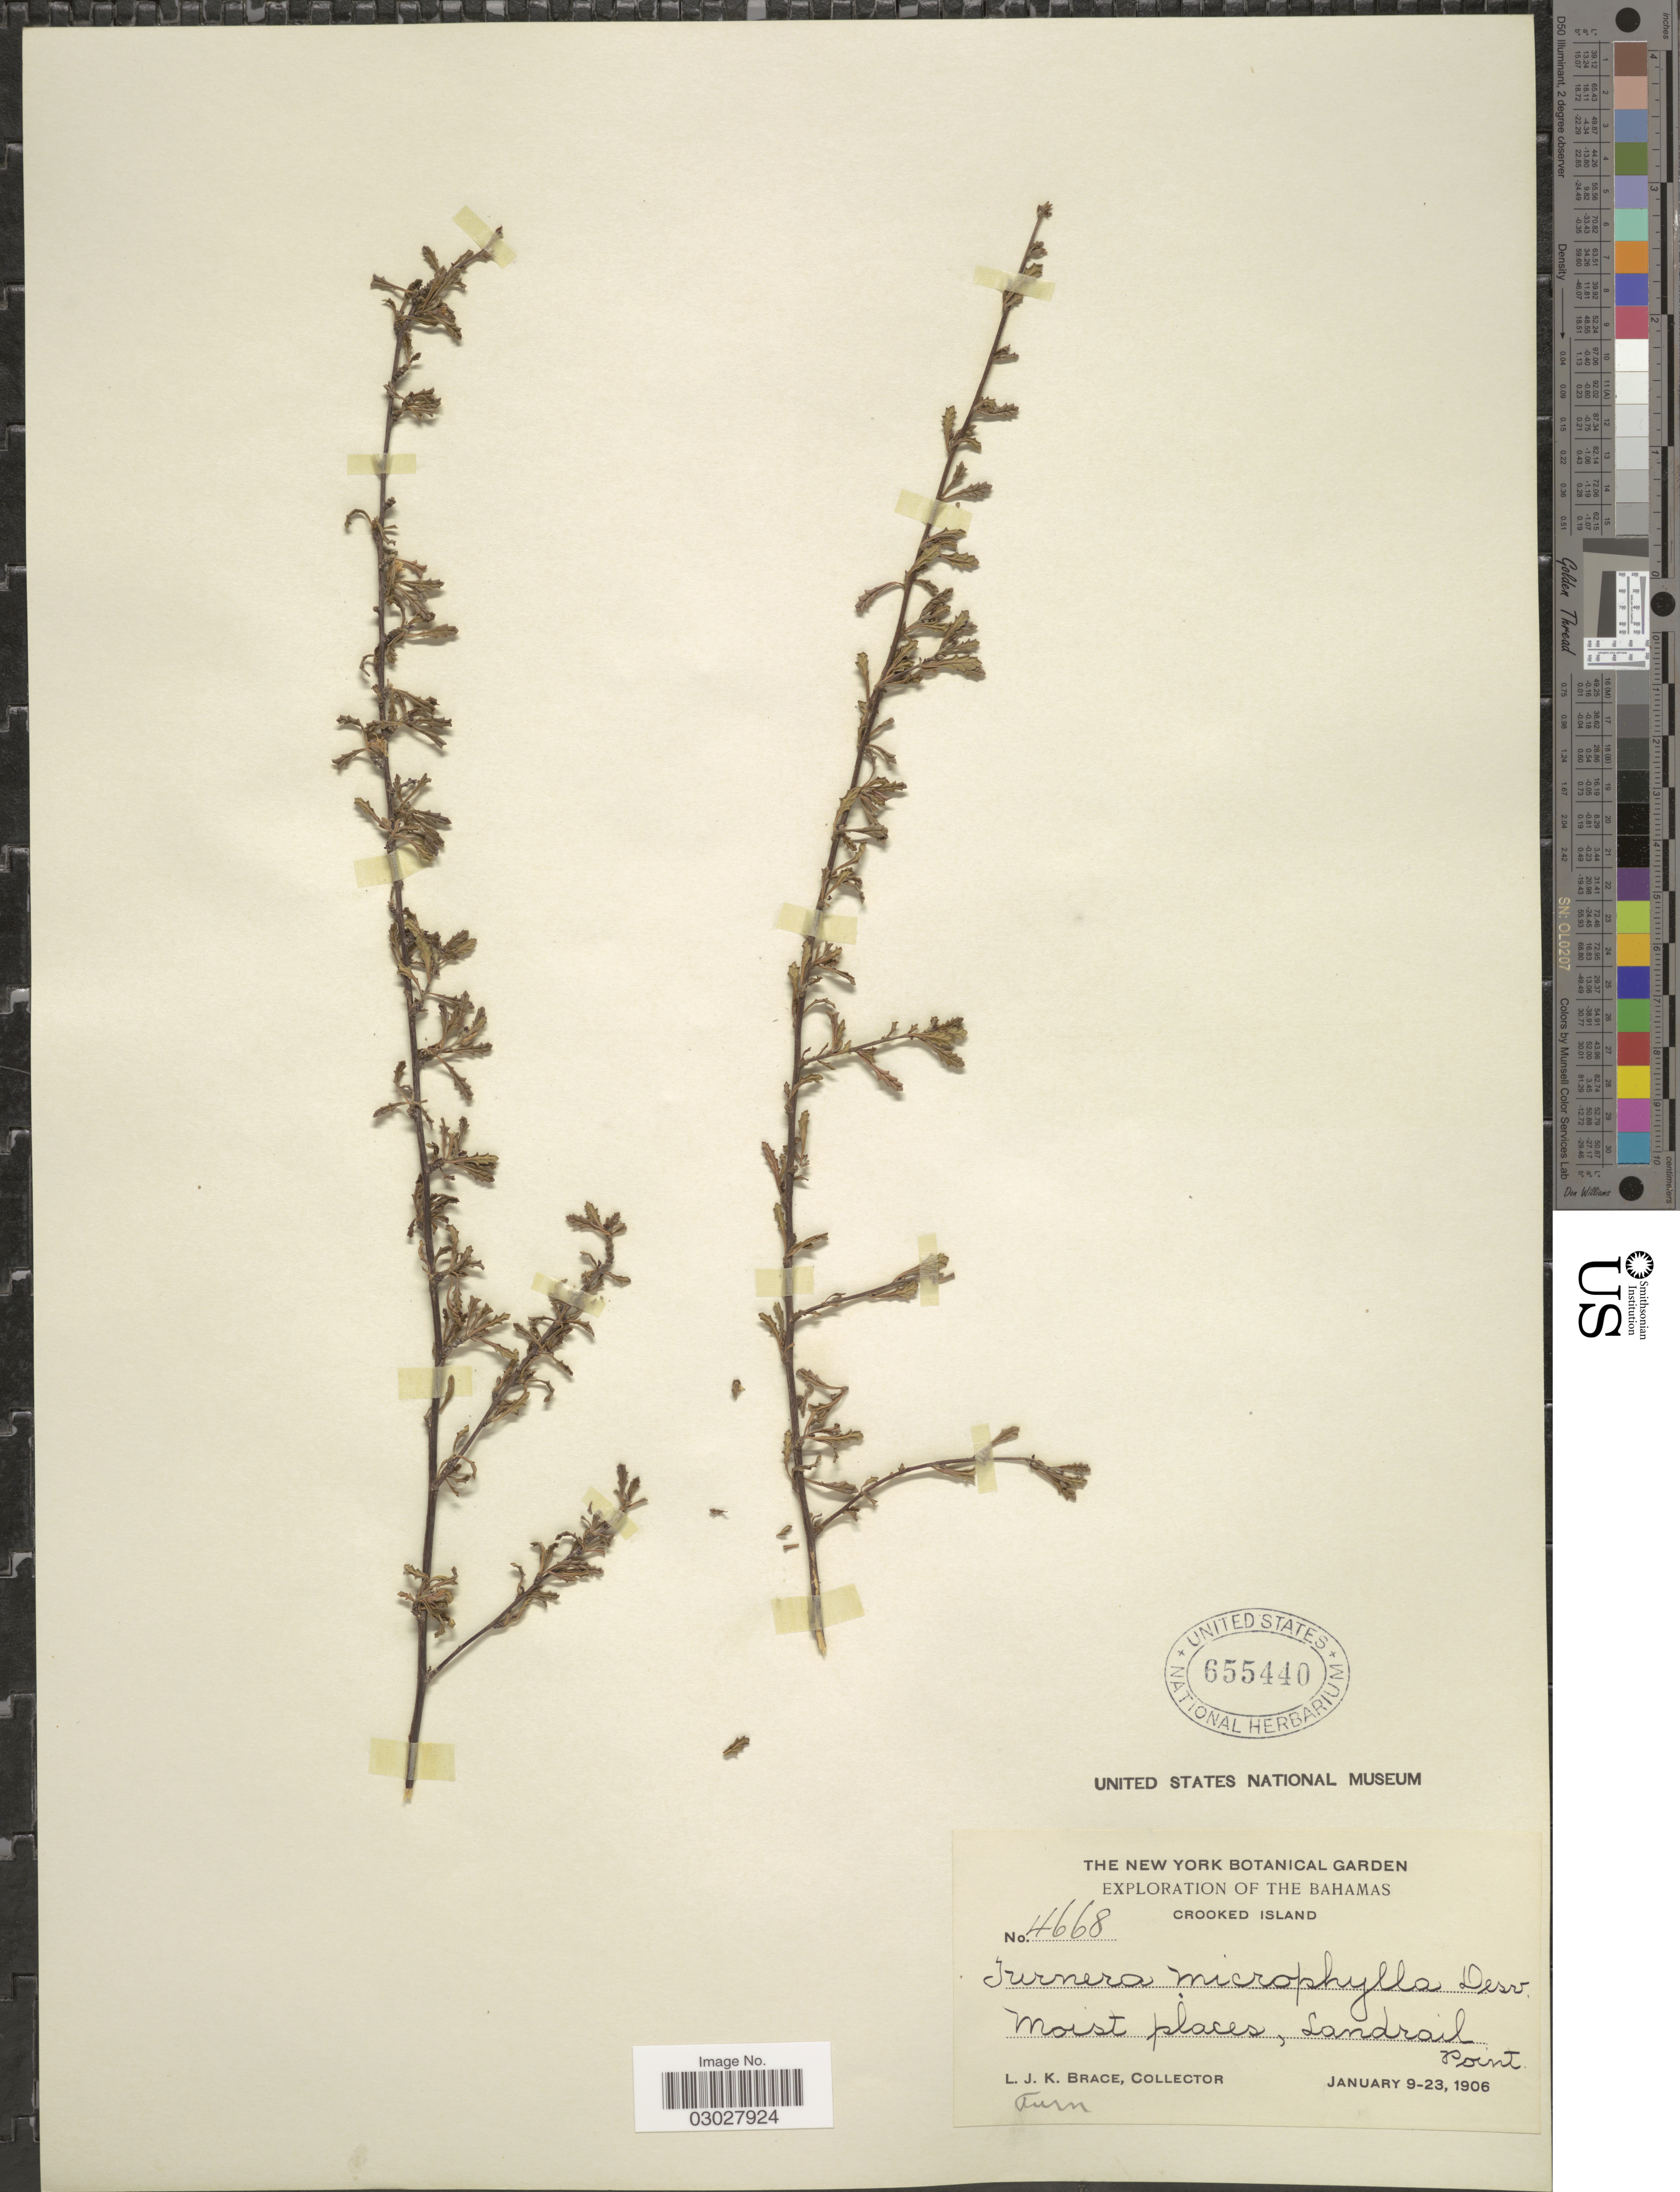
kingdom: Plantae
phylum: Tracheophyta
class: Magnoliopsida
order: Malpighiales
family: Turneraceae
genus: Turnera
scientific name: Turnera diffusa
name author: Willd. ex Schult.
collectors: L. J. K. Brace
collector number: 4668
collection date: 1906-01-09/1906-01-23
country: Bahamas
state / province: Acklins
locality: Crooked Island. Landrail Point.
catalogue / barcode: US 655440